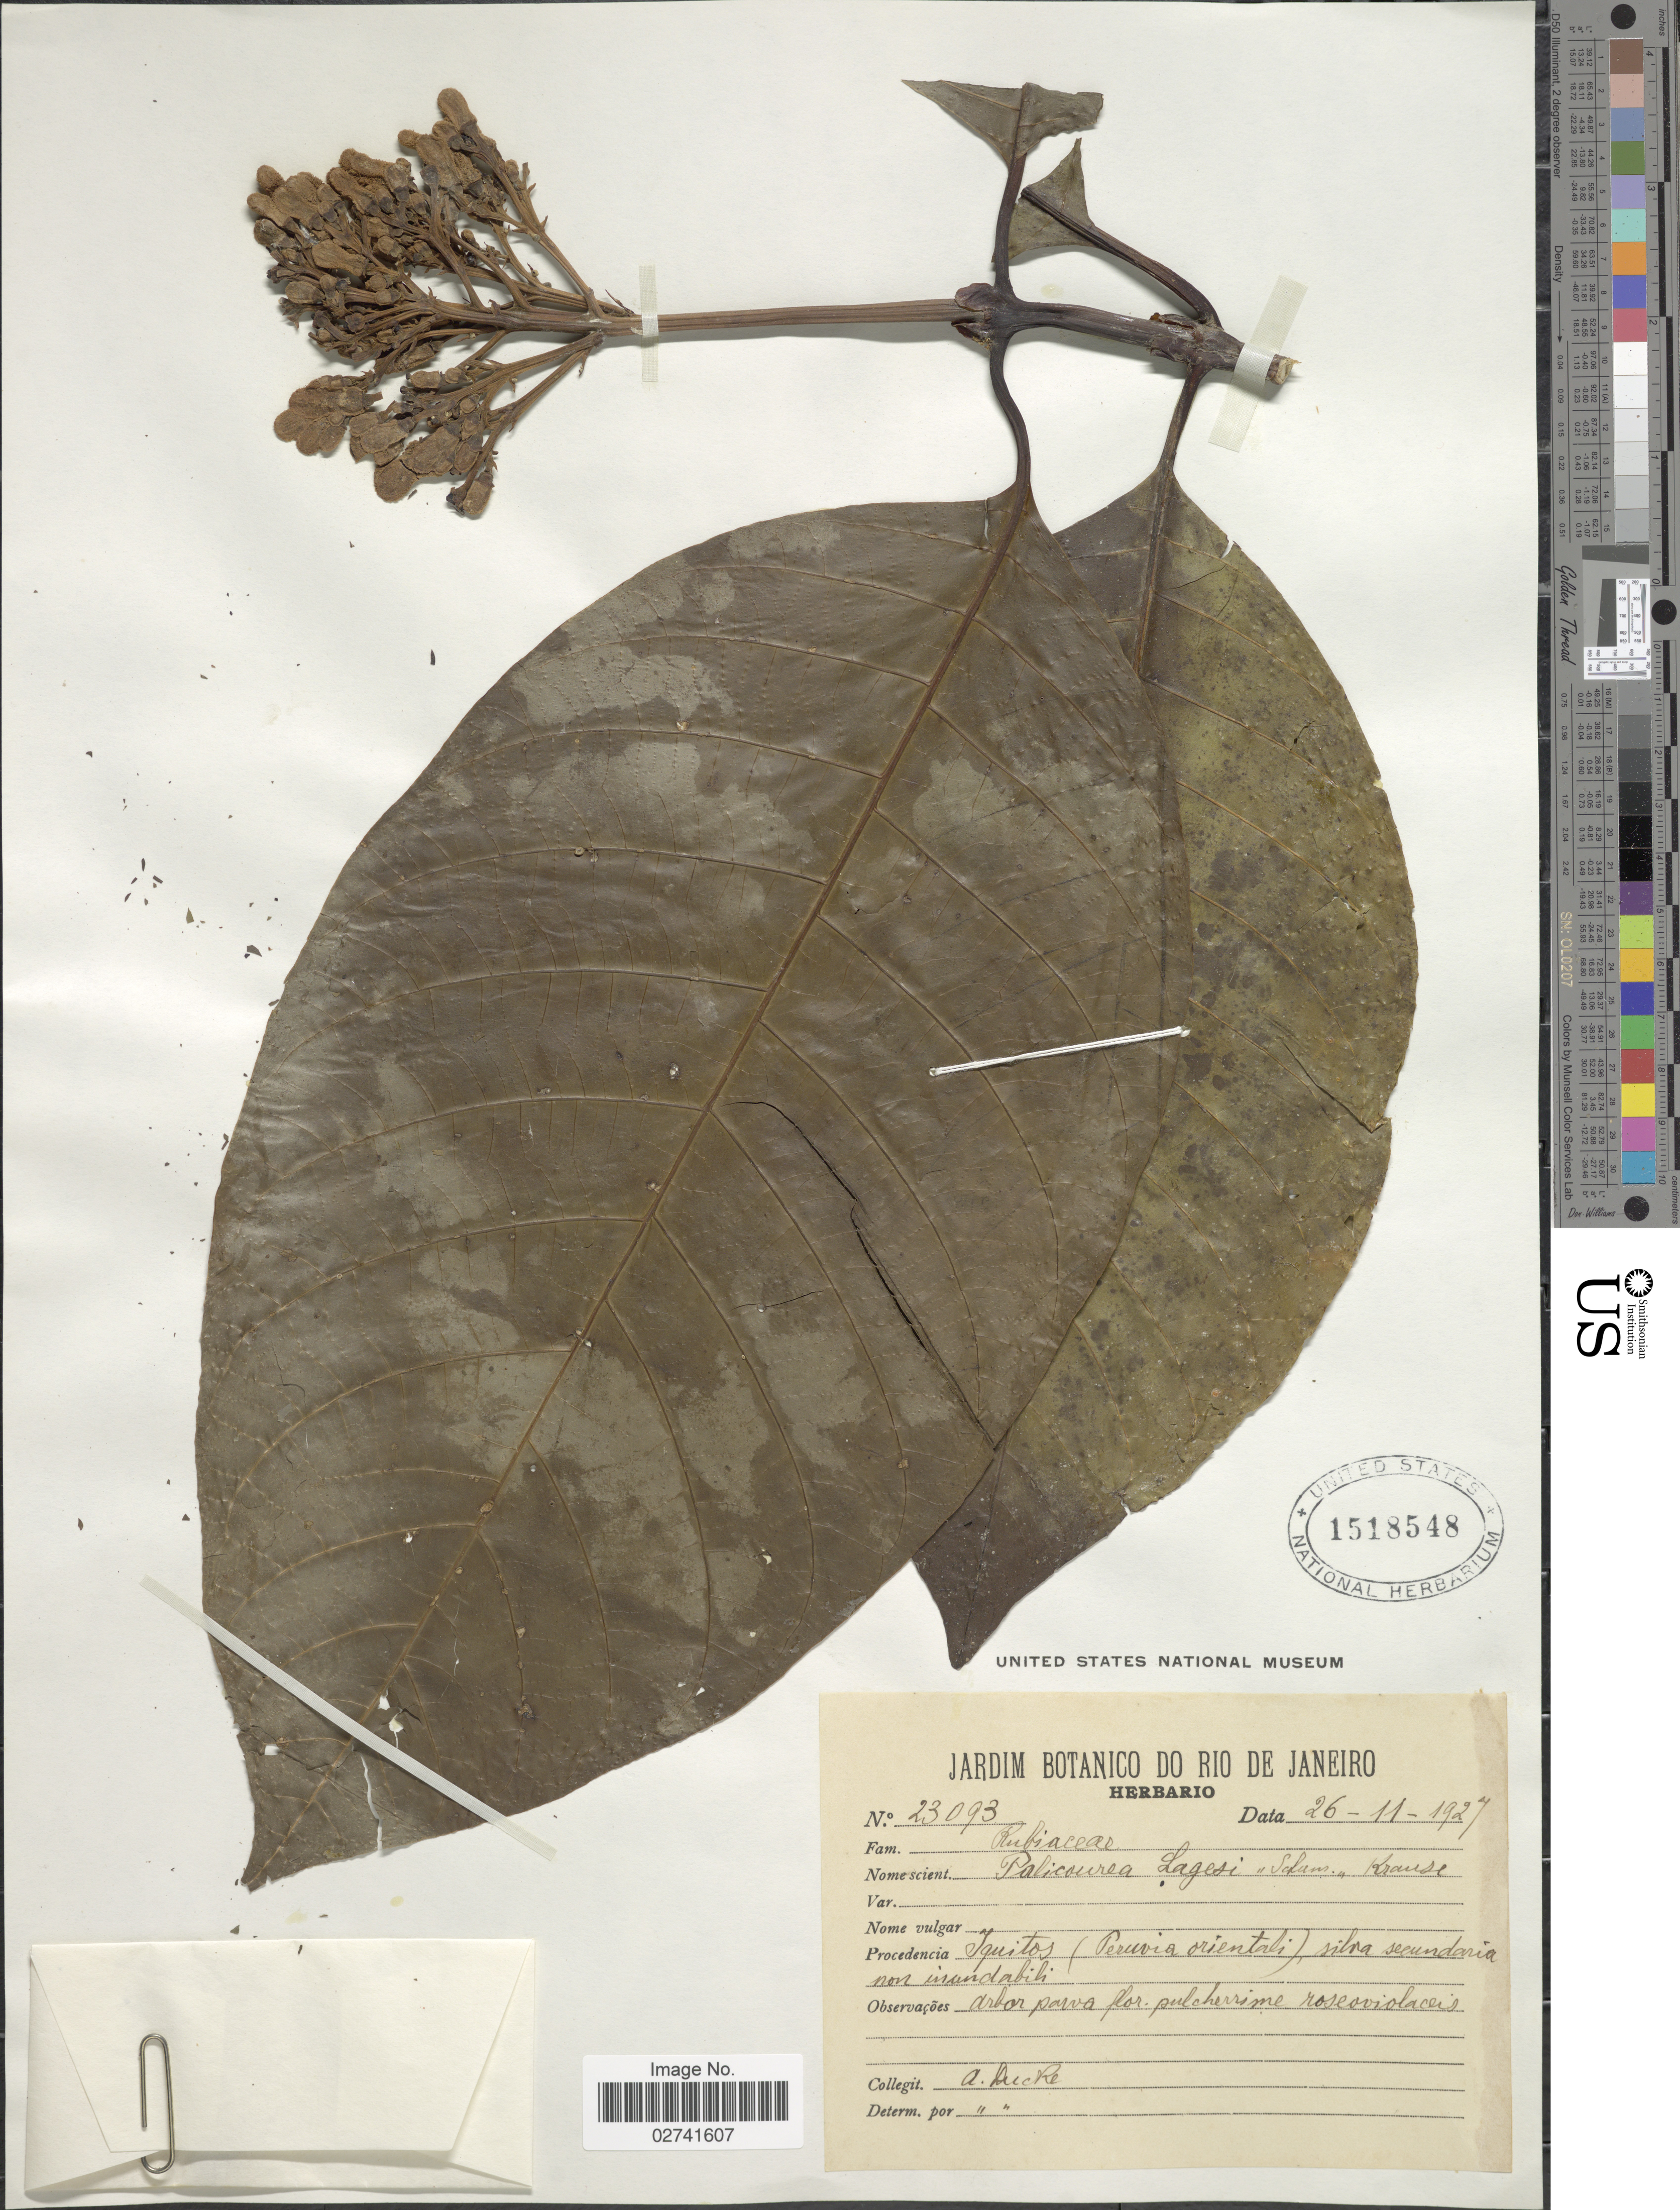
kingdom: Plantae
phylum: Tracheophyta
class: Magnoliopsida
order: Gentianales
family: Rubiaceae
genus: Palicourea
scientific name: Palicourea lasiantha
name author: Krause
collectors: A. Ducke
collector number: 23093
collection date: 1927-11-26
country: Peru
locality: Iquitos (Peruvia orientali), silva secundaria non inundabili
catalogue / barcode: US 1518548